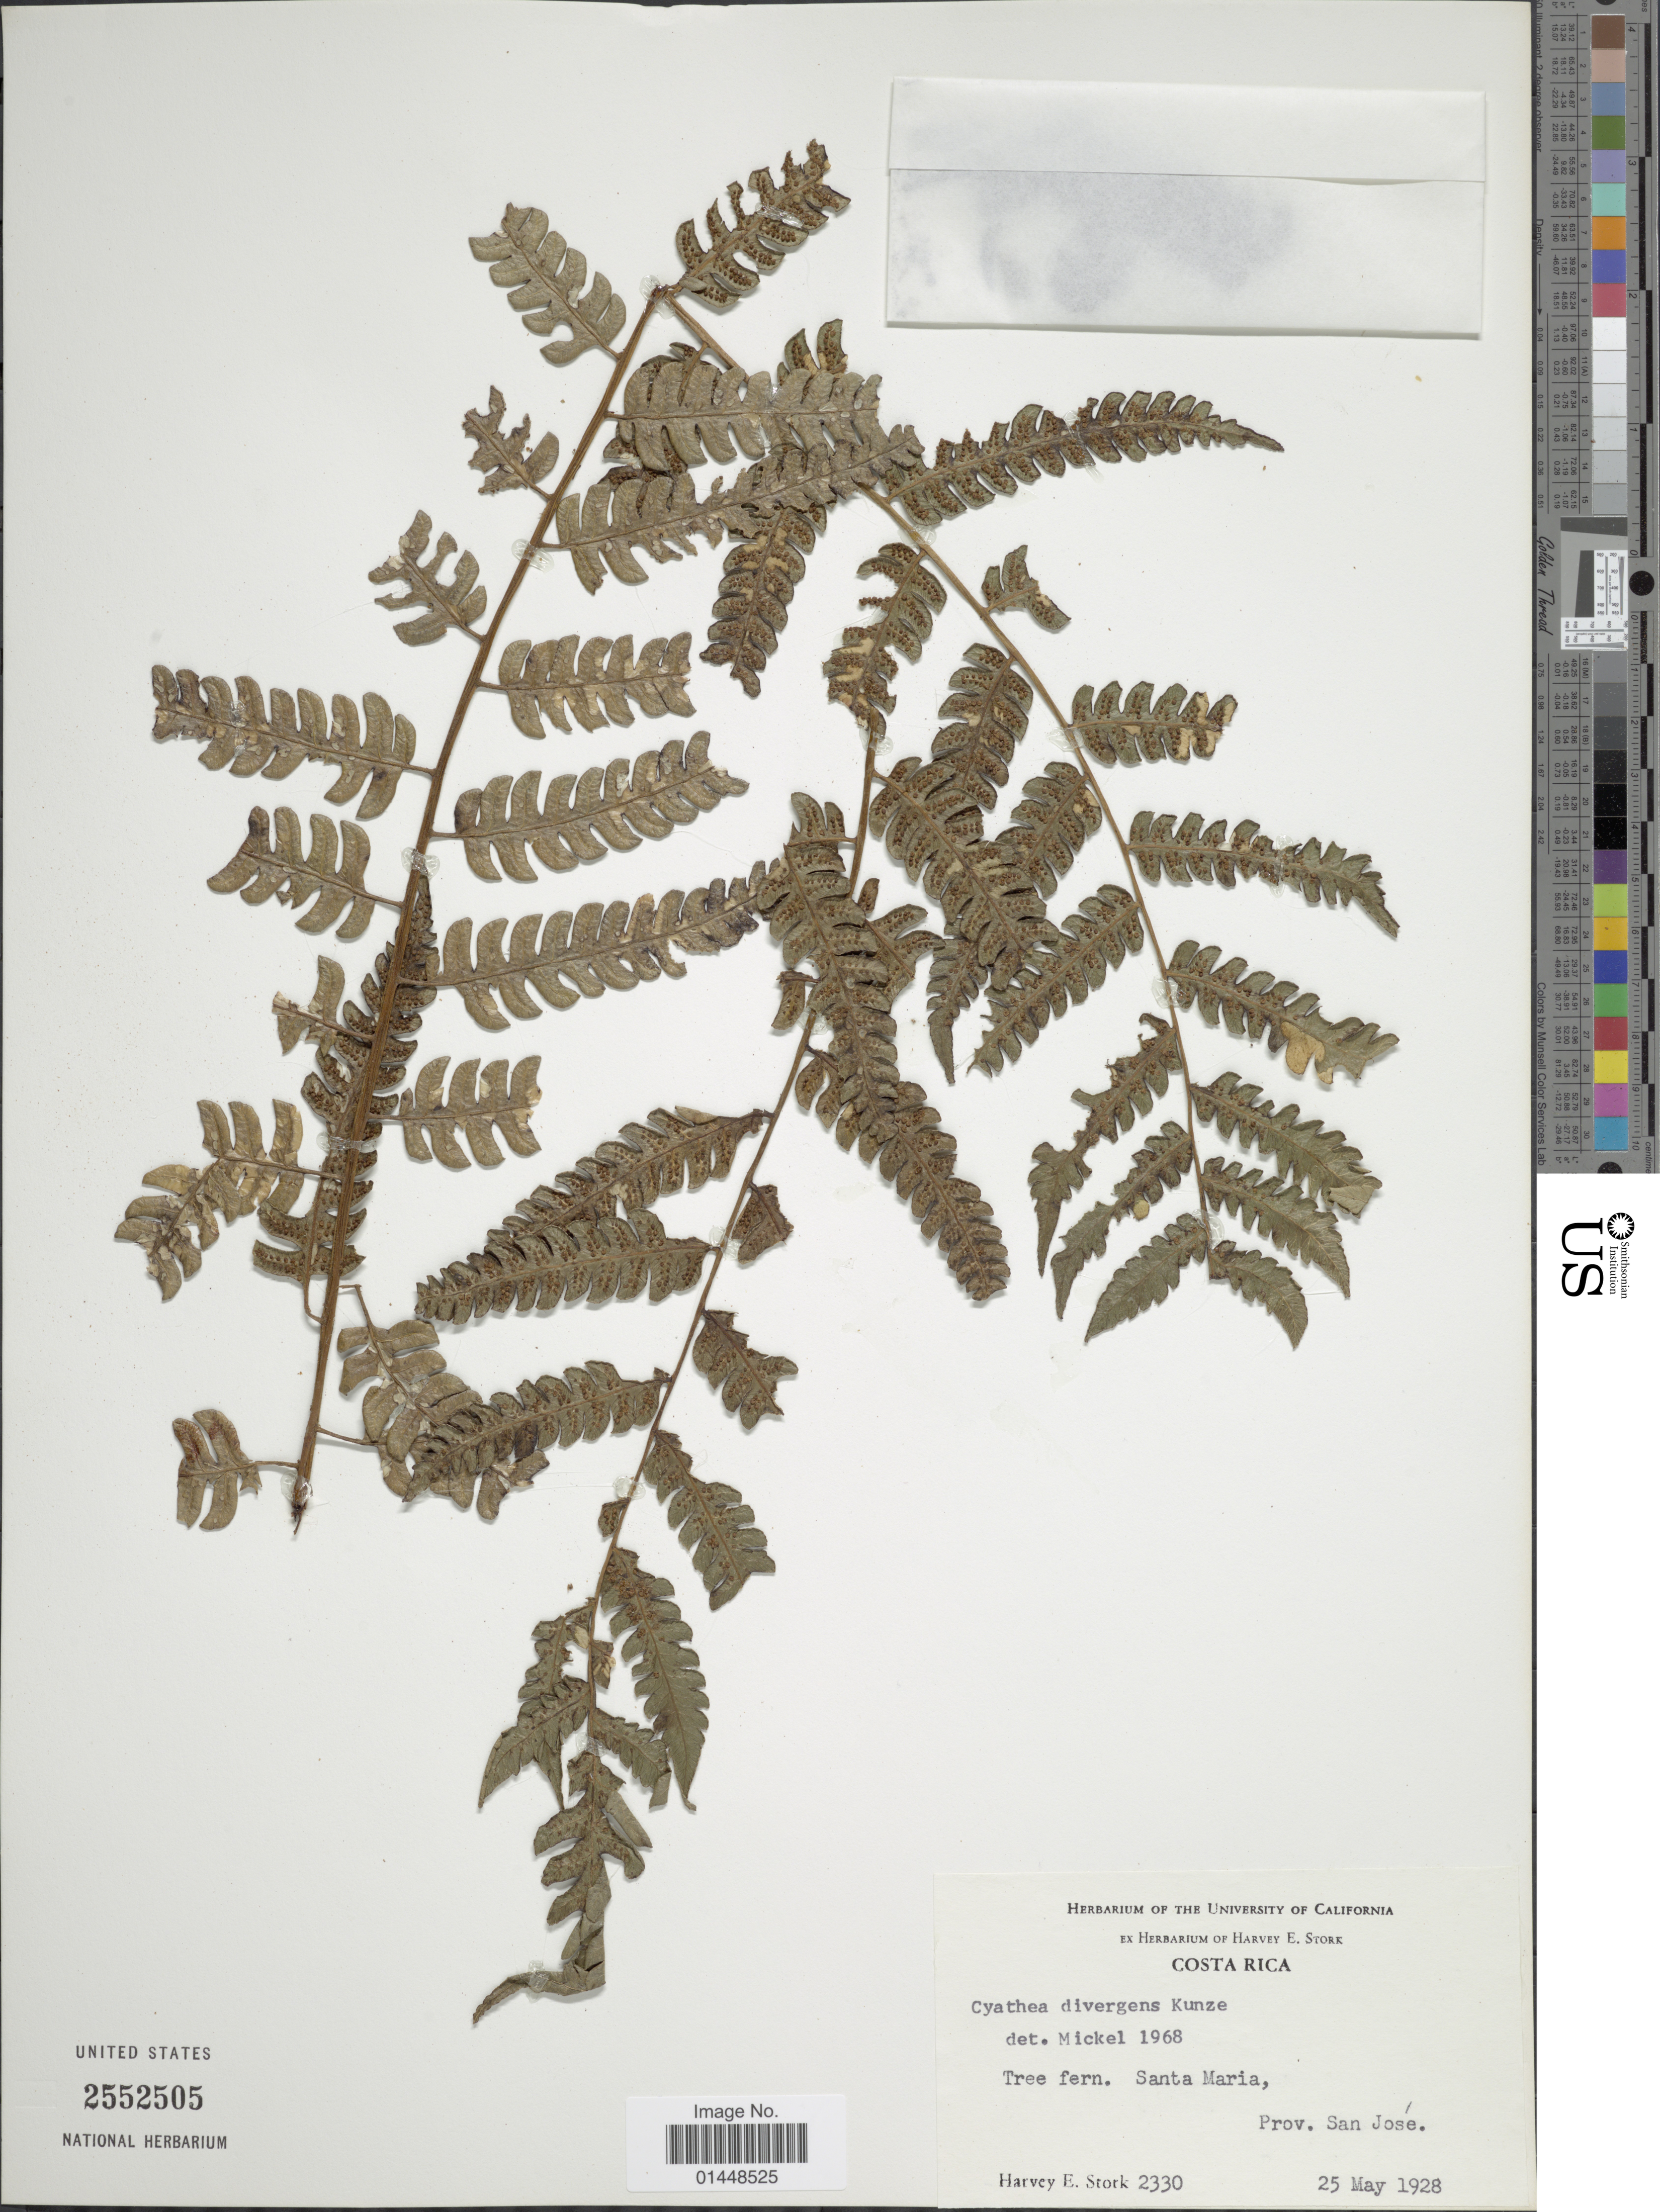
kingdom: Plantae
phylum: Tracheophyta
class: Polypodiopsida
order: Cyatheales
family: Cyatheaceae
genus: Cyathea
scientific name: Cyathea divergens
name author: Kunze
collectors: H. E. Stork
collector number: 2330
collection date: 1928-05-25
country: Costa Rica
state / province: San José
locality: Santa Maria, Prov. San José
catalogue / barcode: US 2552505